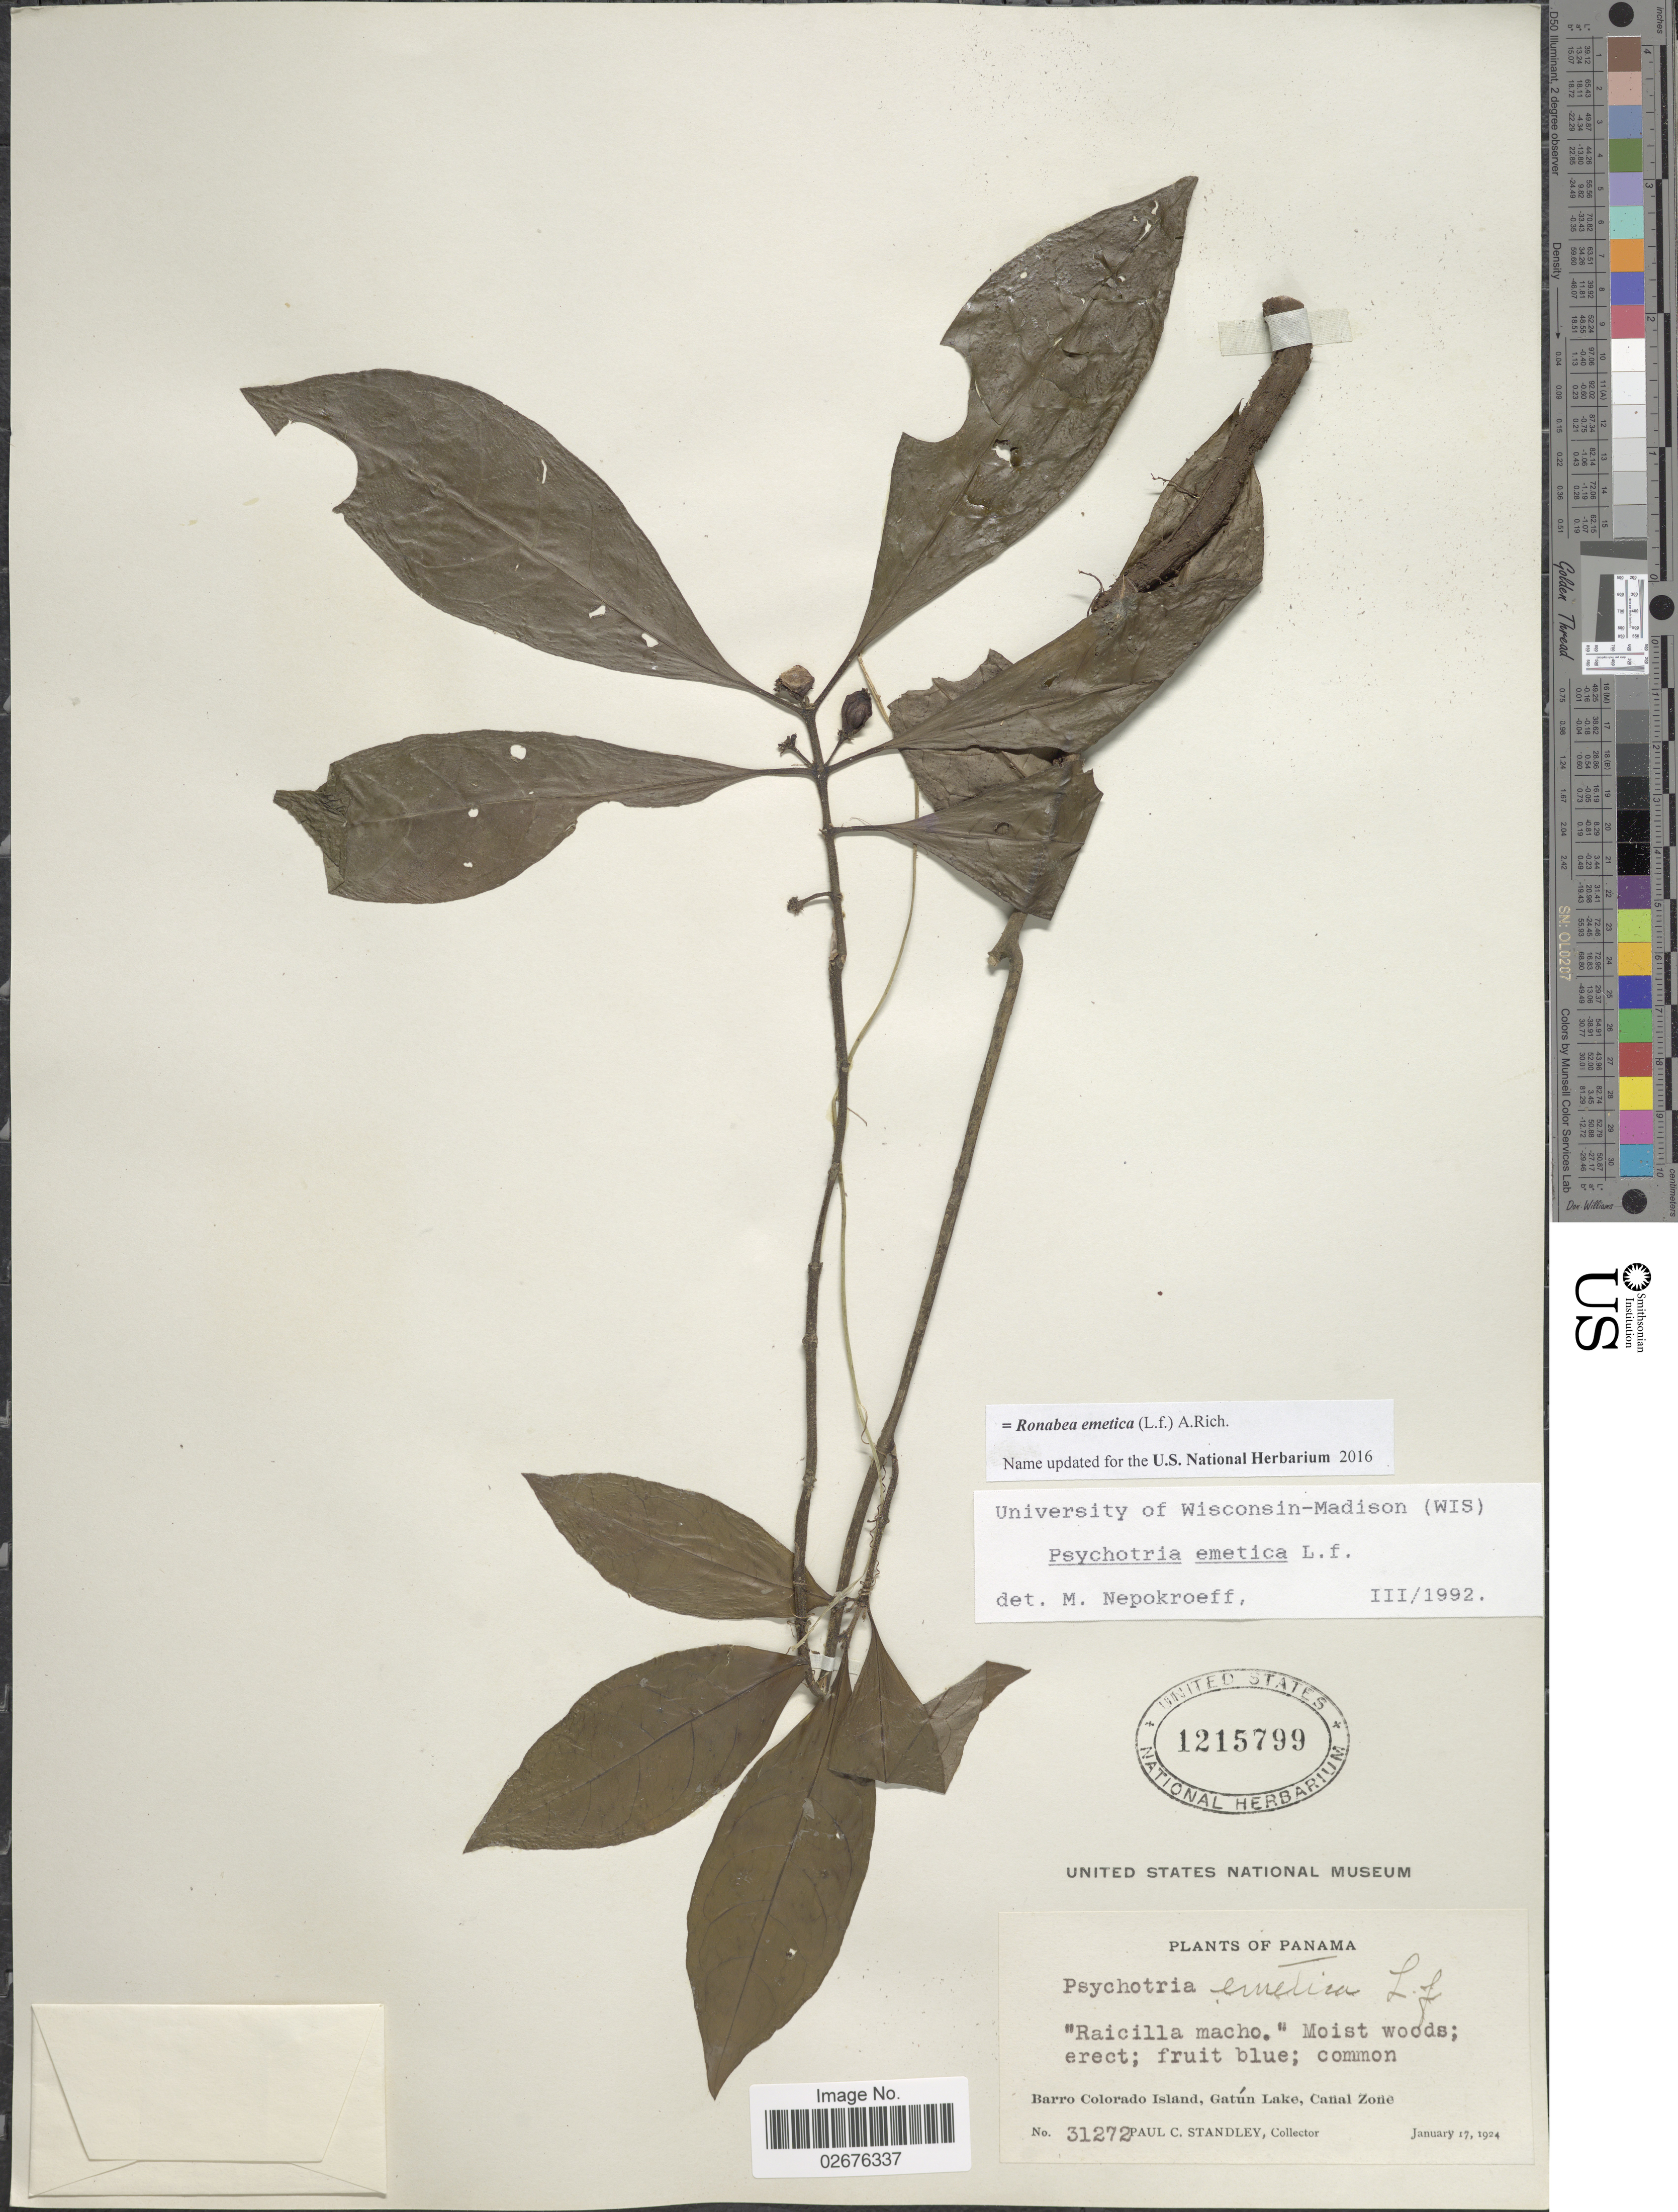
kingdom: Plantae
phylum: Tracheophyta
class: Magnoliopsida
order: Gentianales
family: Rubiaceae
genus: Ronabea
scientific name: Ronabea emetica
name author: (L. f.) A. Rich.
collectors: P. C. Standley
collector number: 31272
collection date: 1924-01-17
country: Panama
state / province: Panamá Oeste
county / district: Canal Zone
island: Barro Colorado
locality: Barro Colorado Island, Gatun Lake, Canal Zone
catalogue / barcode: US 1215799